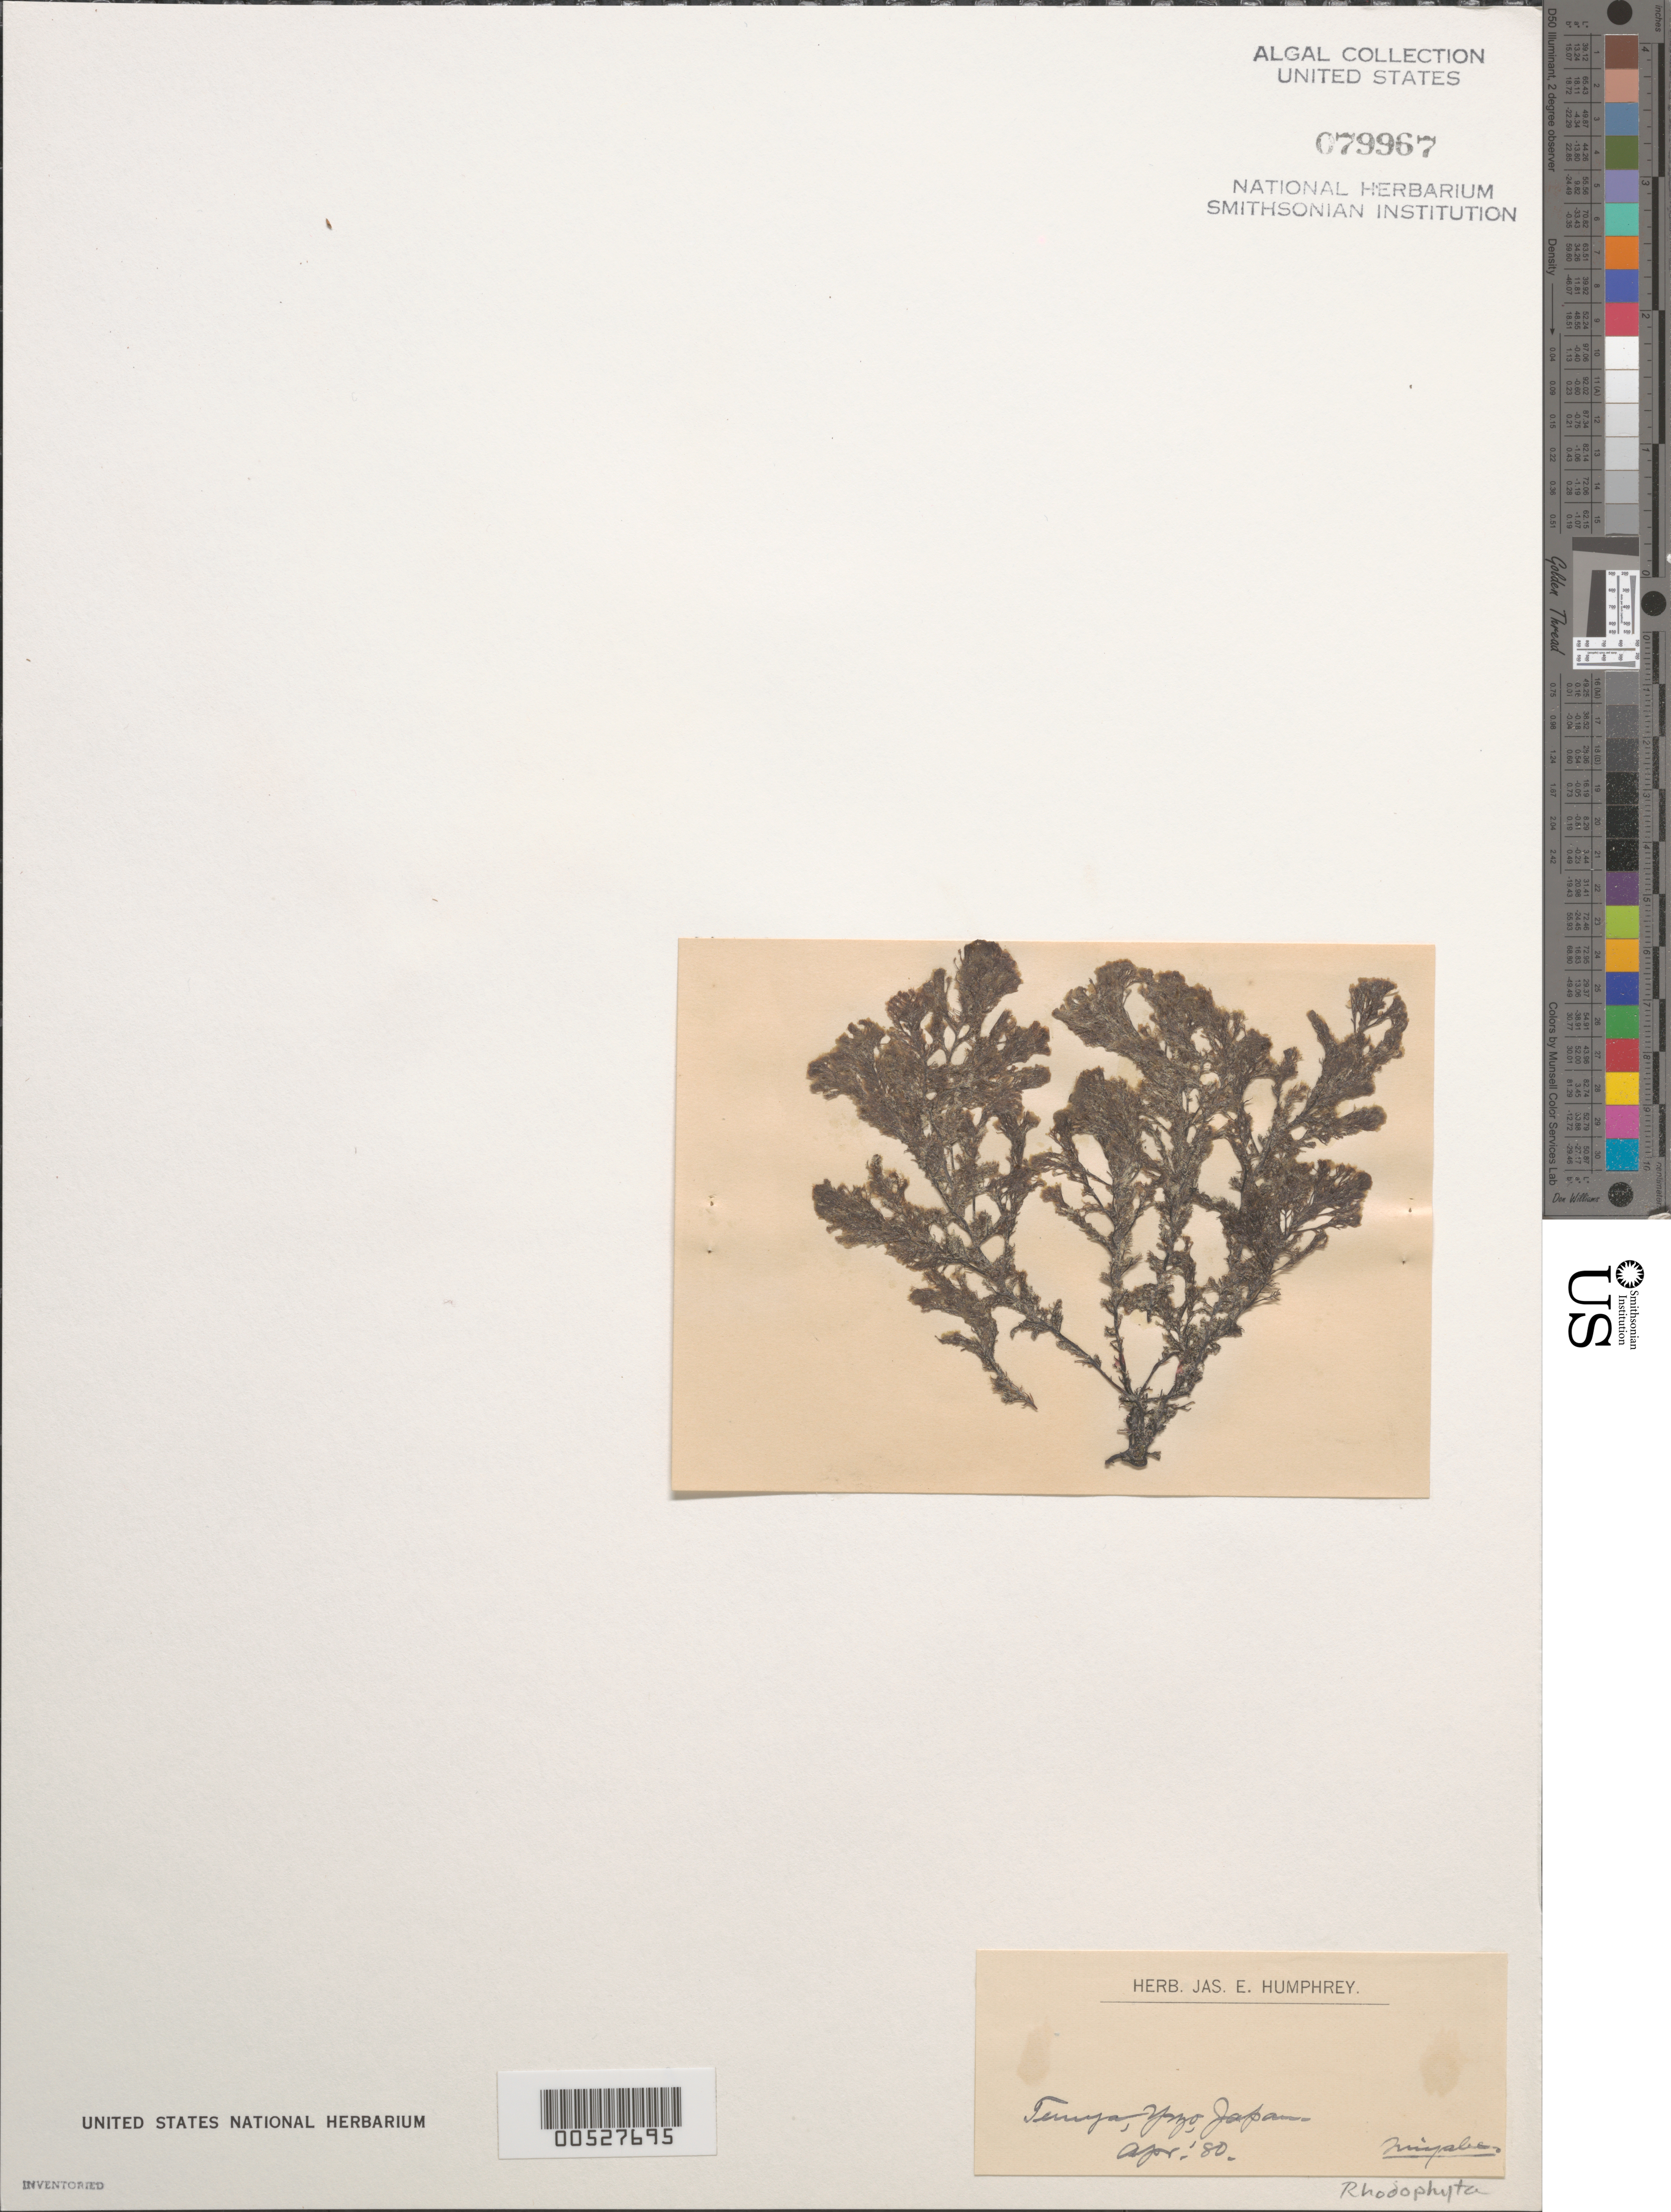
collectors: K. Miyabe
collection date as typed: Apr 1880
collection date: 1880-04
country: Japan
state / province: Hokkaido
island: Hokkaido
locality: Temya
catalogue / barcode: US 79967